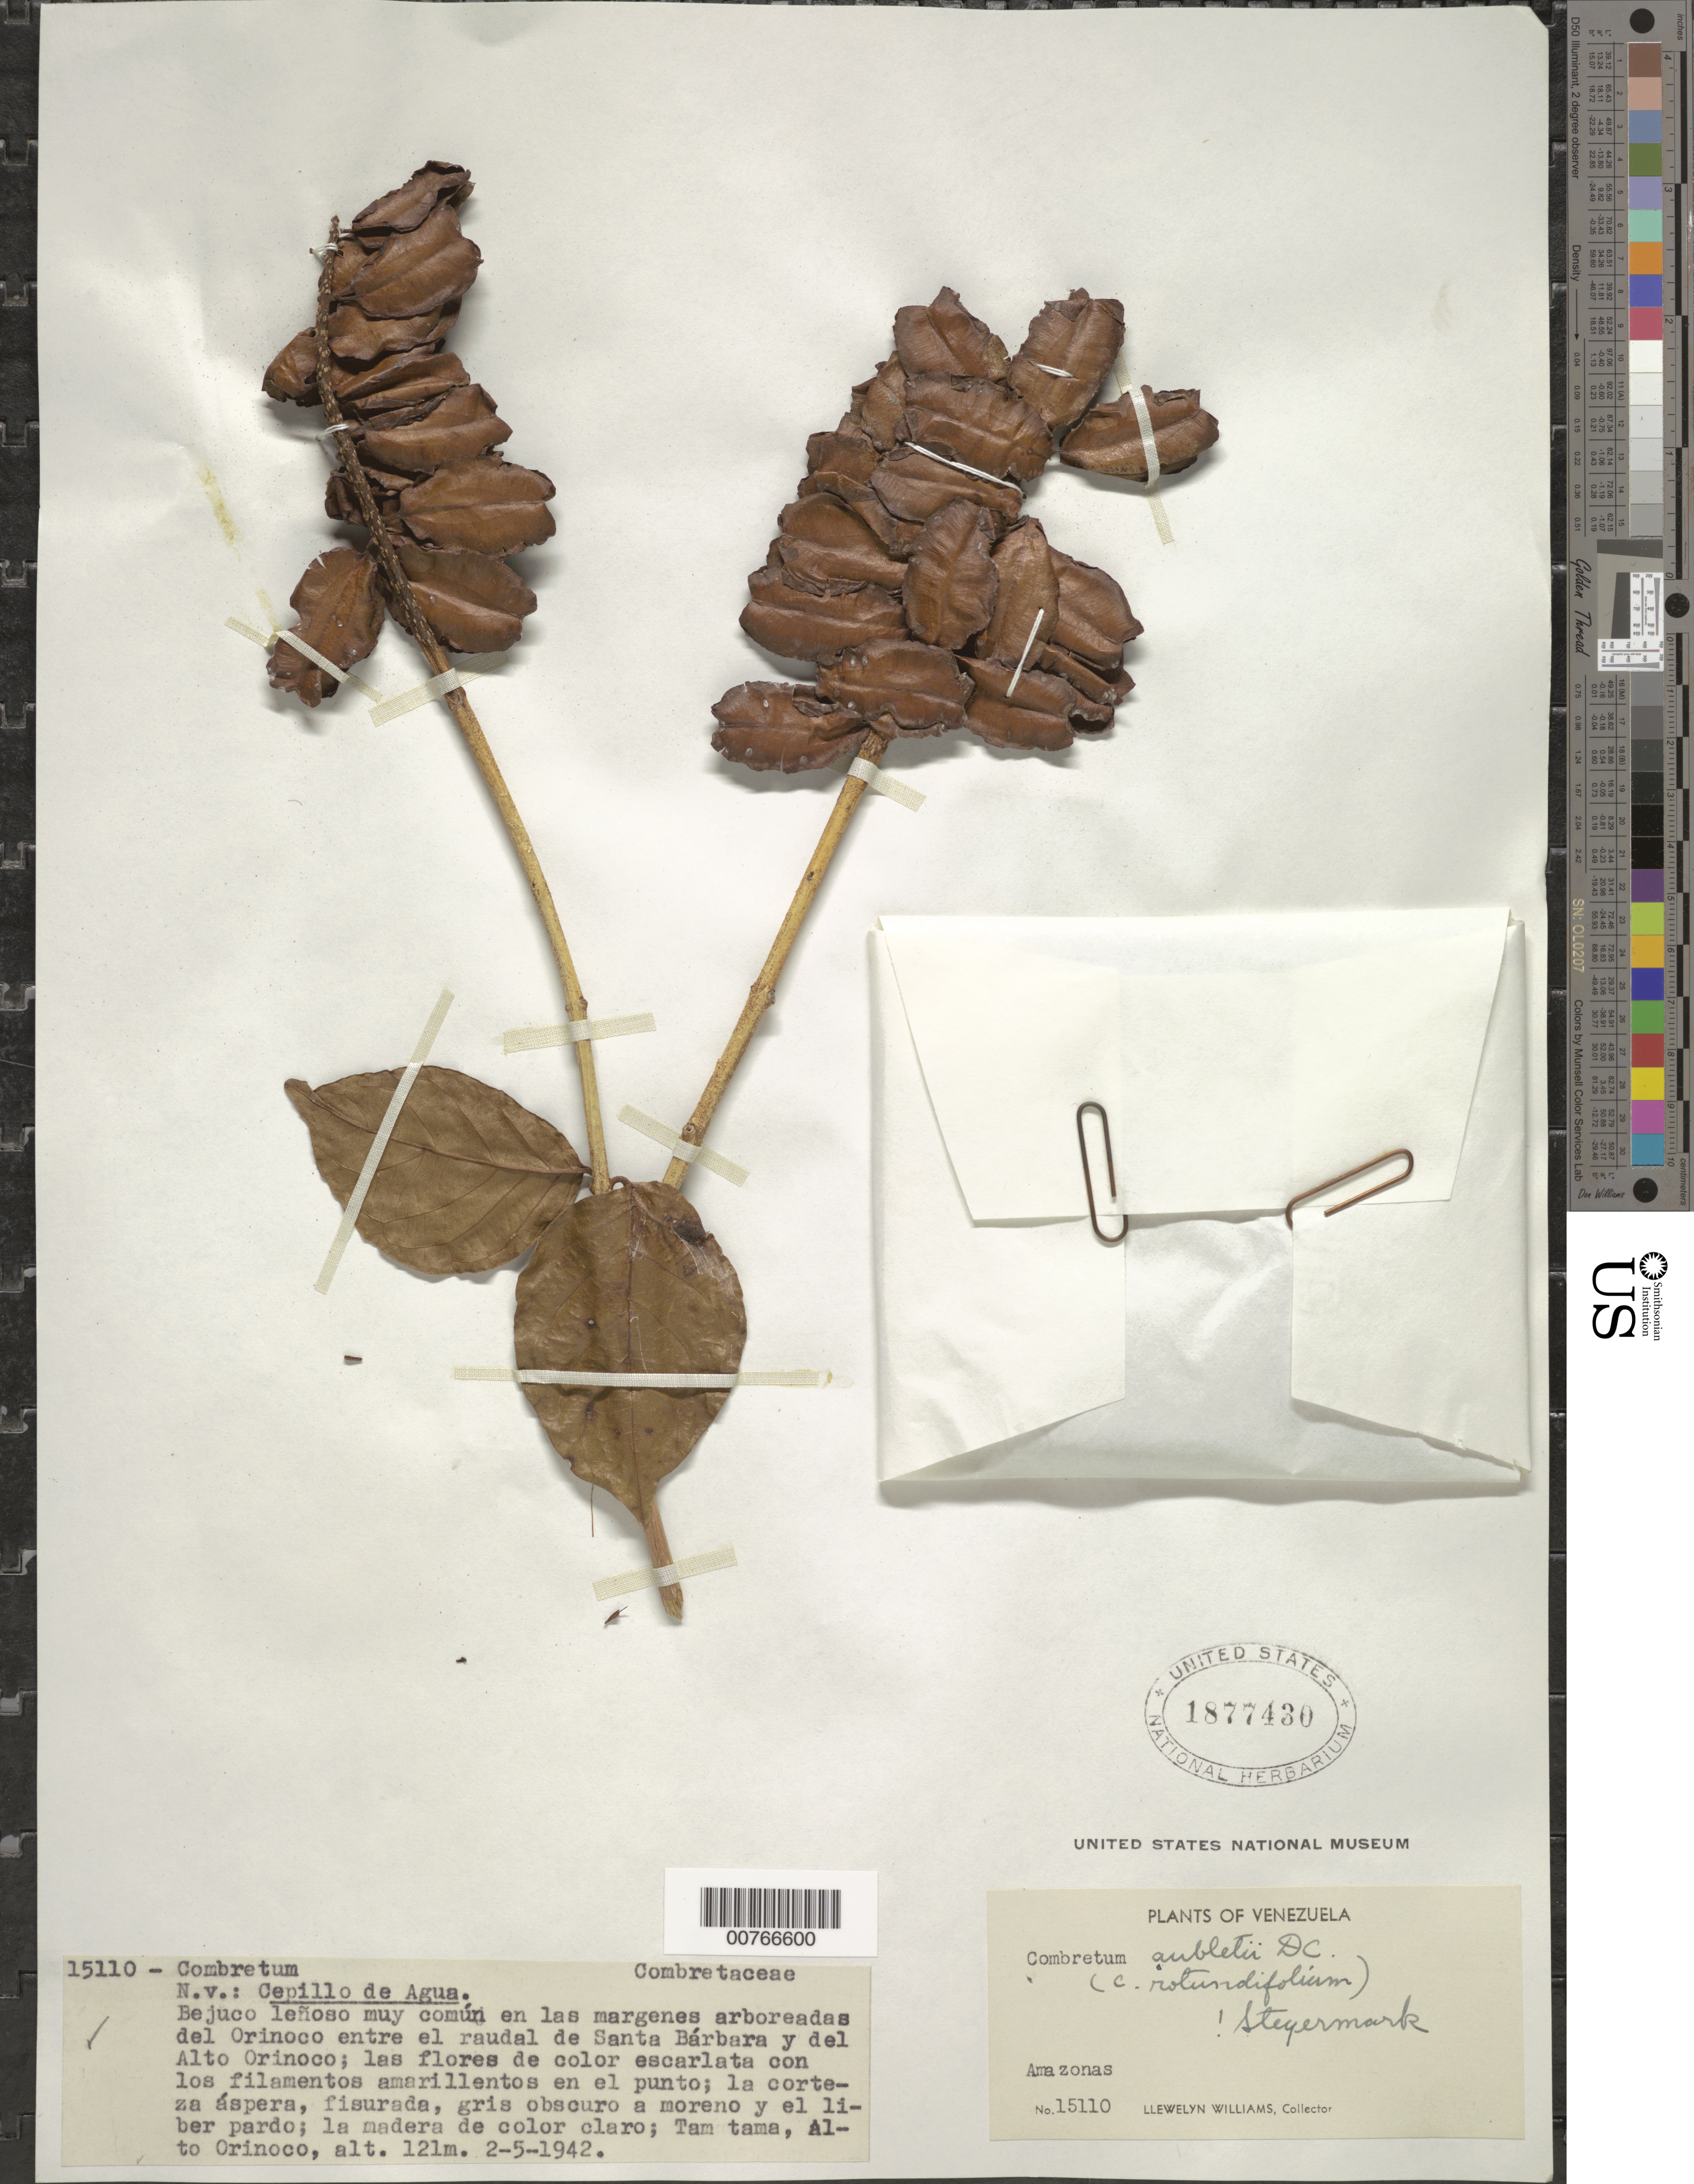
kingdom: Plantae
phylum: Tracheophyta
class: Magnoliopsida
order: Myrtales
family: Combretaceae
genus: Combretum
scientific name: Combretum rotundifolium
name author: Rich.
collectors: Ll. Williams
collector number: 15110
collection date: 1942-05-02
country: Venezuela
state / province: Amazonas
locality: Tam tama, Alto Orinoco.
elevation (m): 121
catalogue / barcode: US 1877430